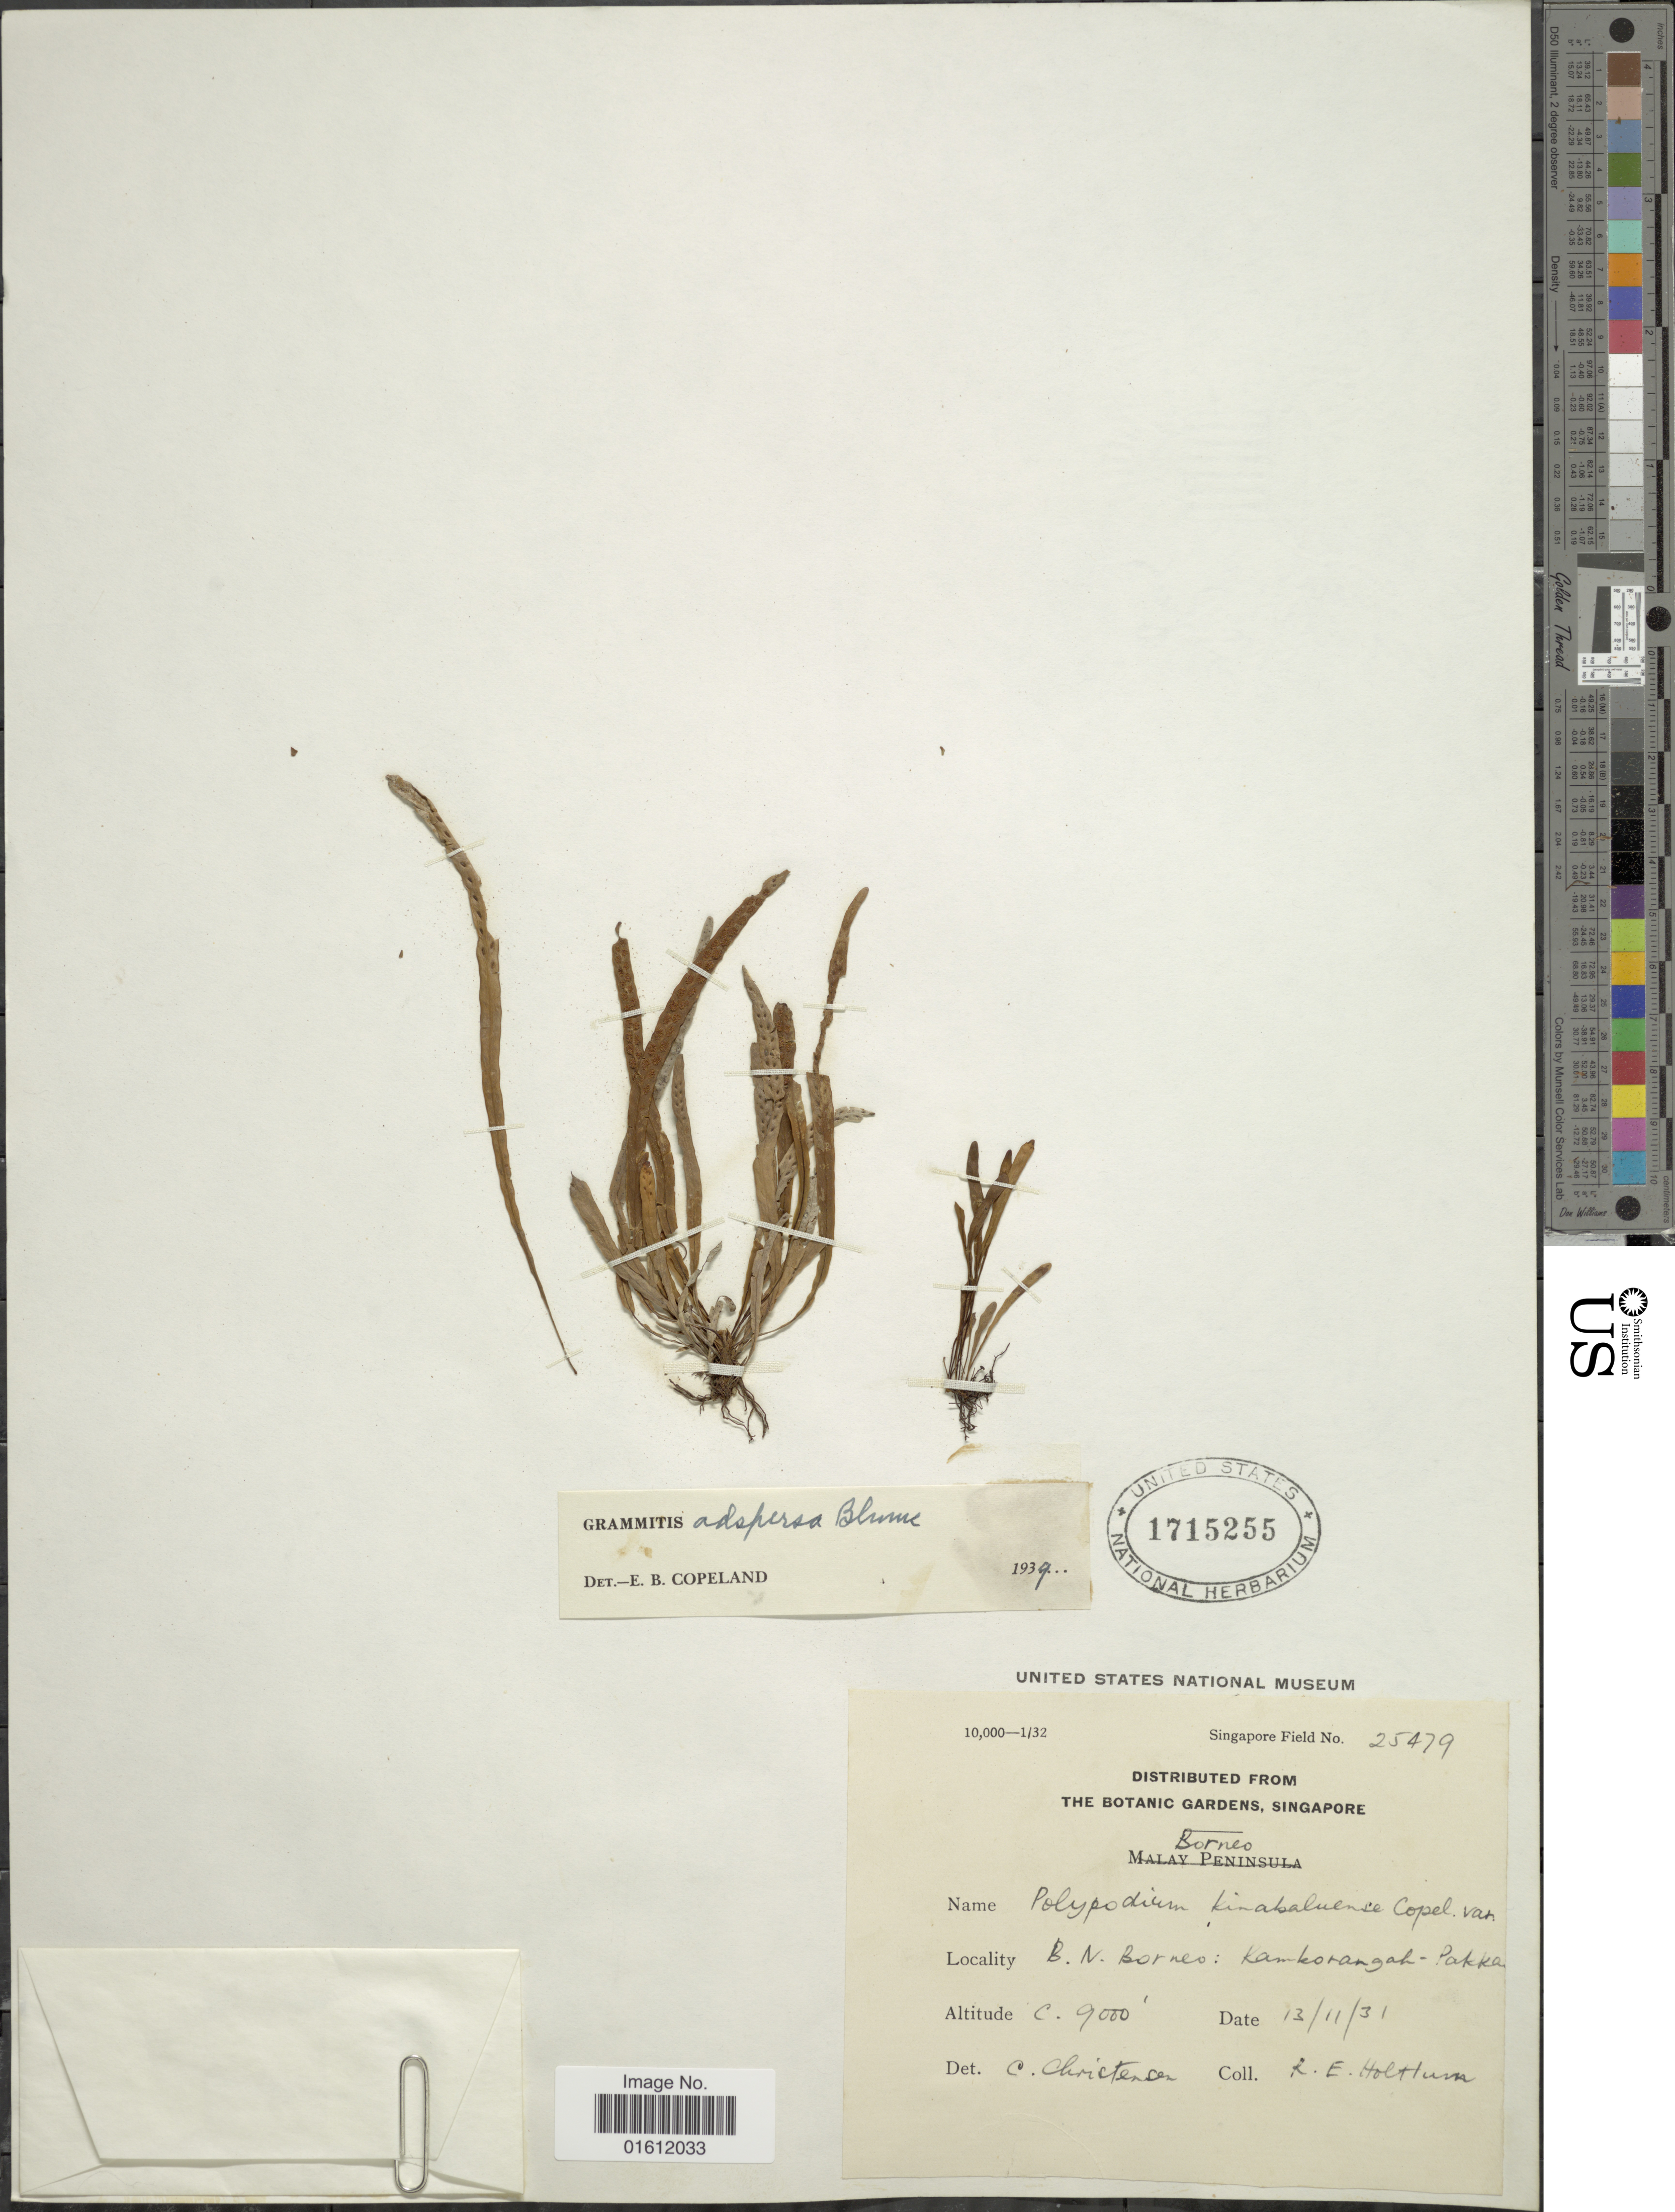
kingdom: Plantae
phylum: Tracheophyta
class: Polypodiopsida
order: Polypodiales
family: Polypodiaceae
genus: Oreogrammitis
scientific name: Oreogrammitis adspersa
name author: (Blume) Parris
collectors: R. E. Holttum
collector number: Singapore Field 25479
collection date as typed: Transcribed d/m/y: 13/11/31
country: Malaysia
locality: Borneo, B.N.Borneo: Kamborangah-Pakka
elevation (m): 2743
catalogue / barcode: US 1715255